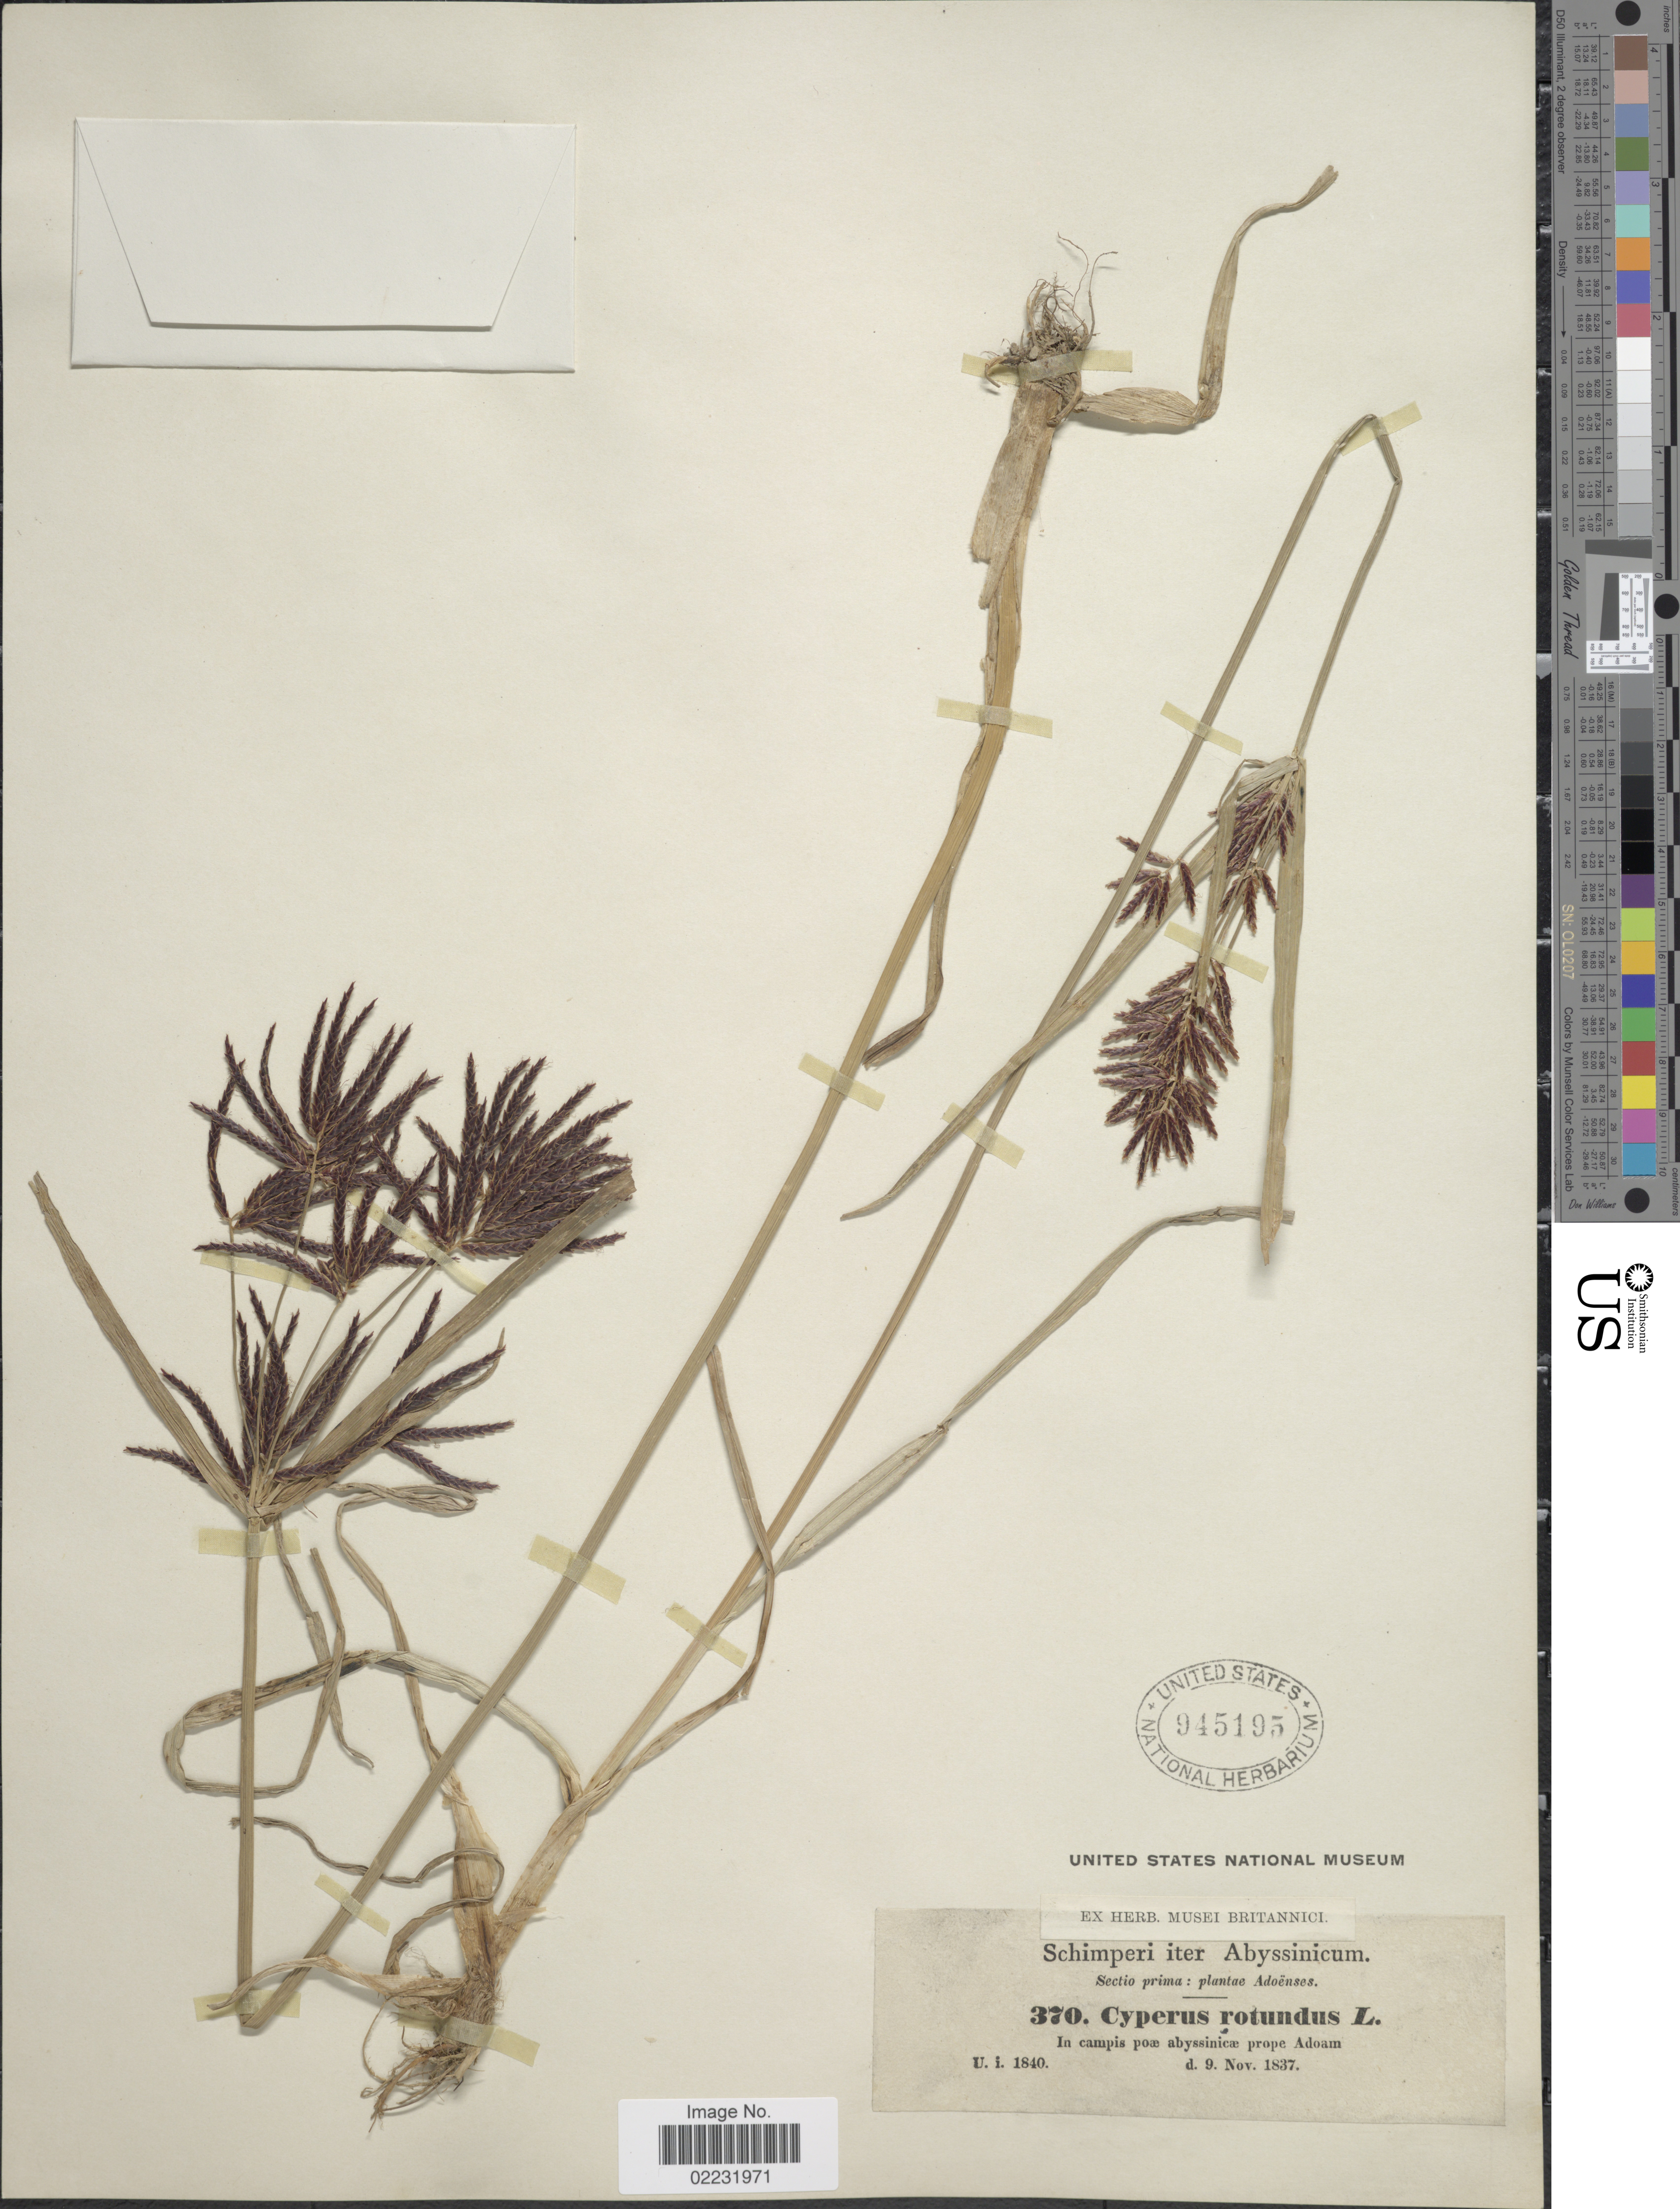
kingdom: Plantae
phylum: Tracheophyta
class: Liliopsida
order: Poales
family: Cyperaceae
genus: Cyperus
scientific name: Cyperus rotundus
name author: L.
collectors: -. Schimper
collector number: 370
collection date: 1837-11-09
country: Eritrea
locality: In campis pae abyssinicae prope Adoam, Sectio prima: Adoenses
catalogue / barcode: US 945195